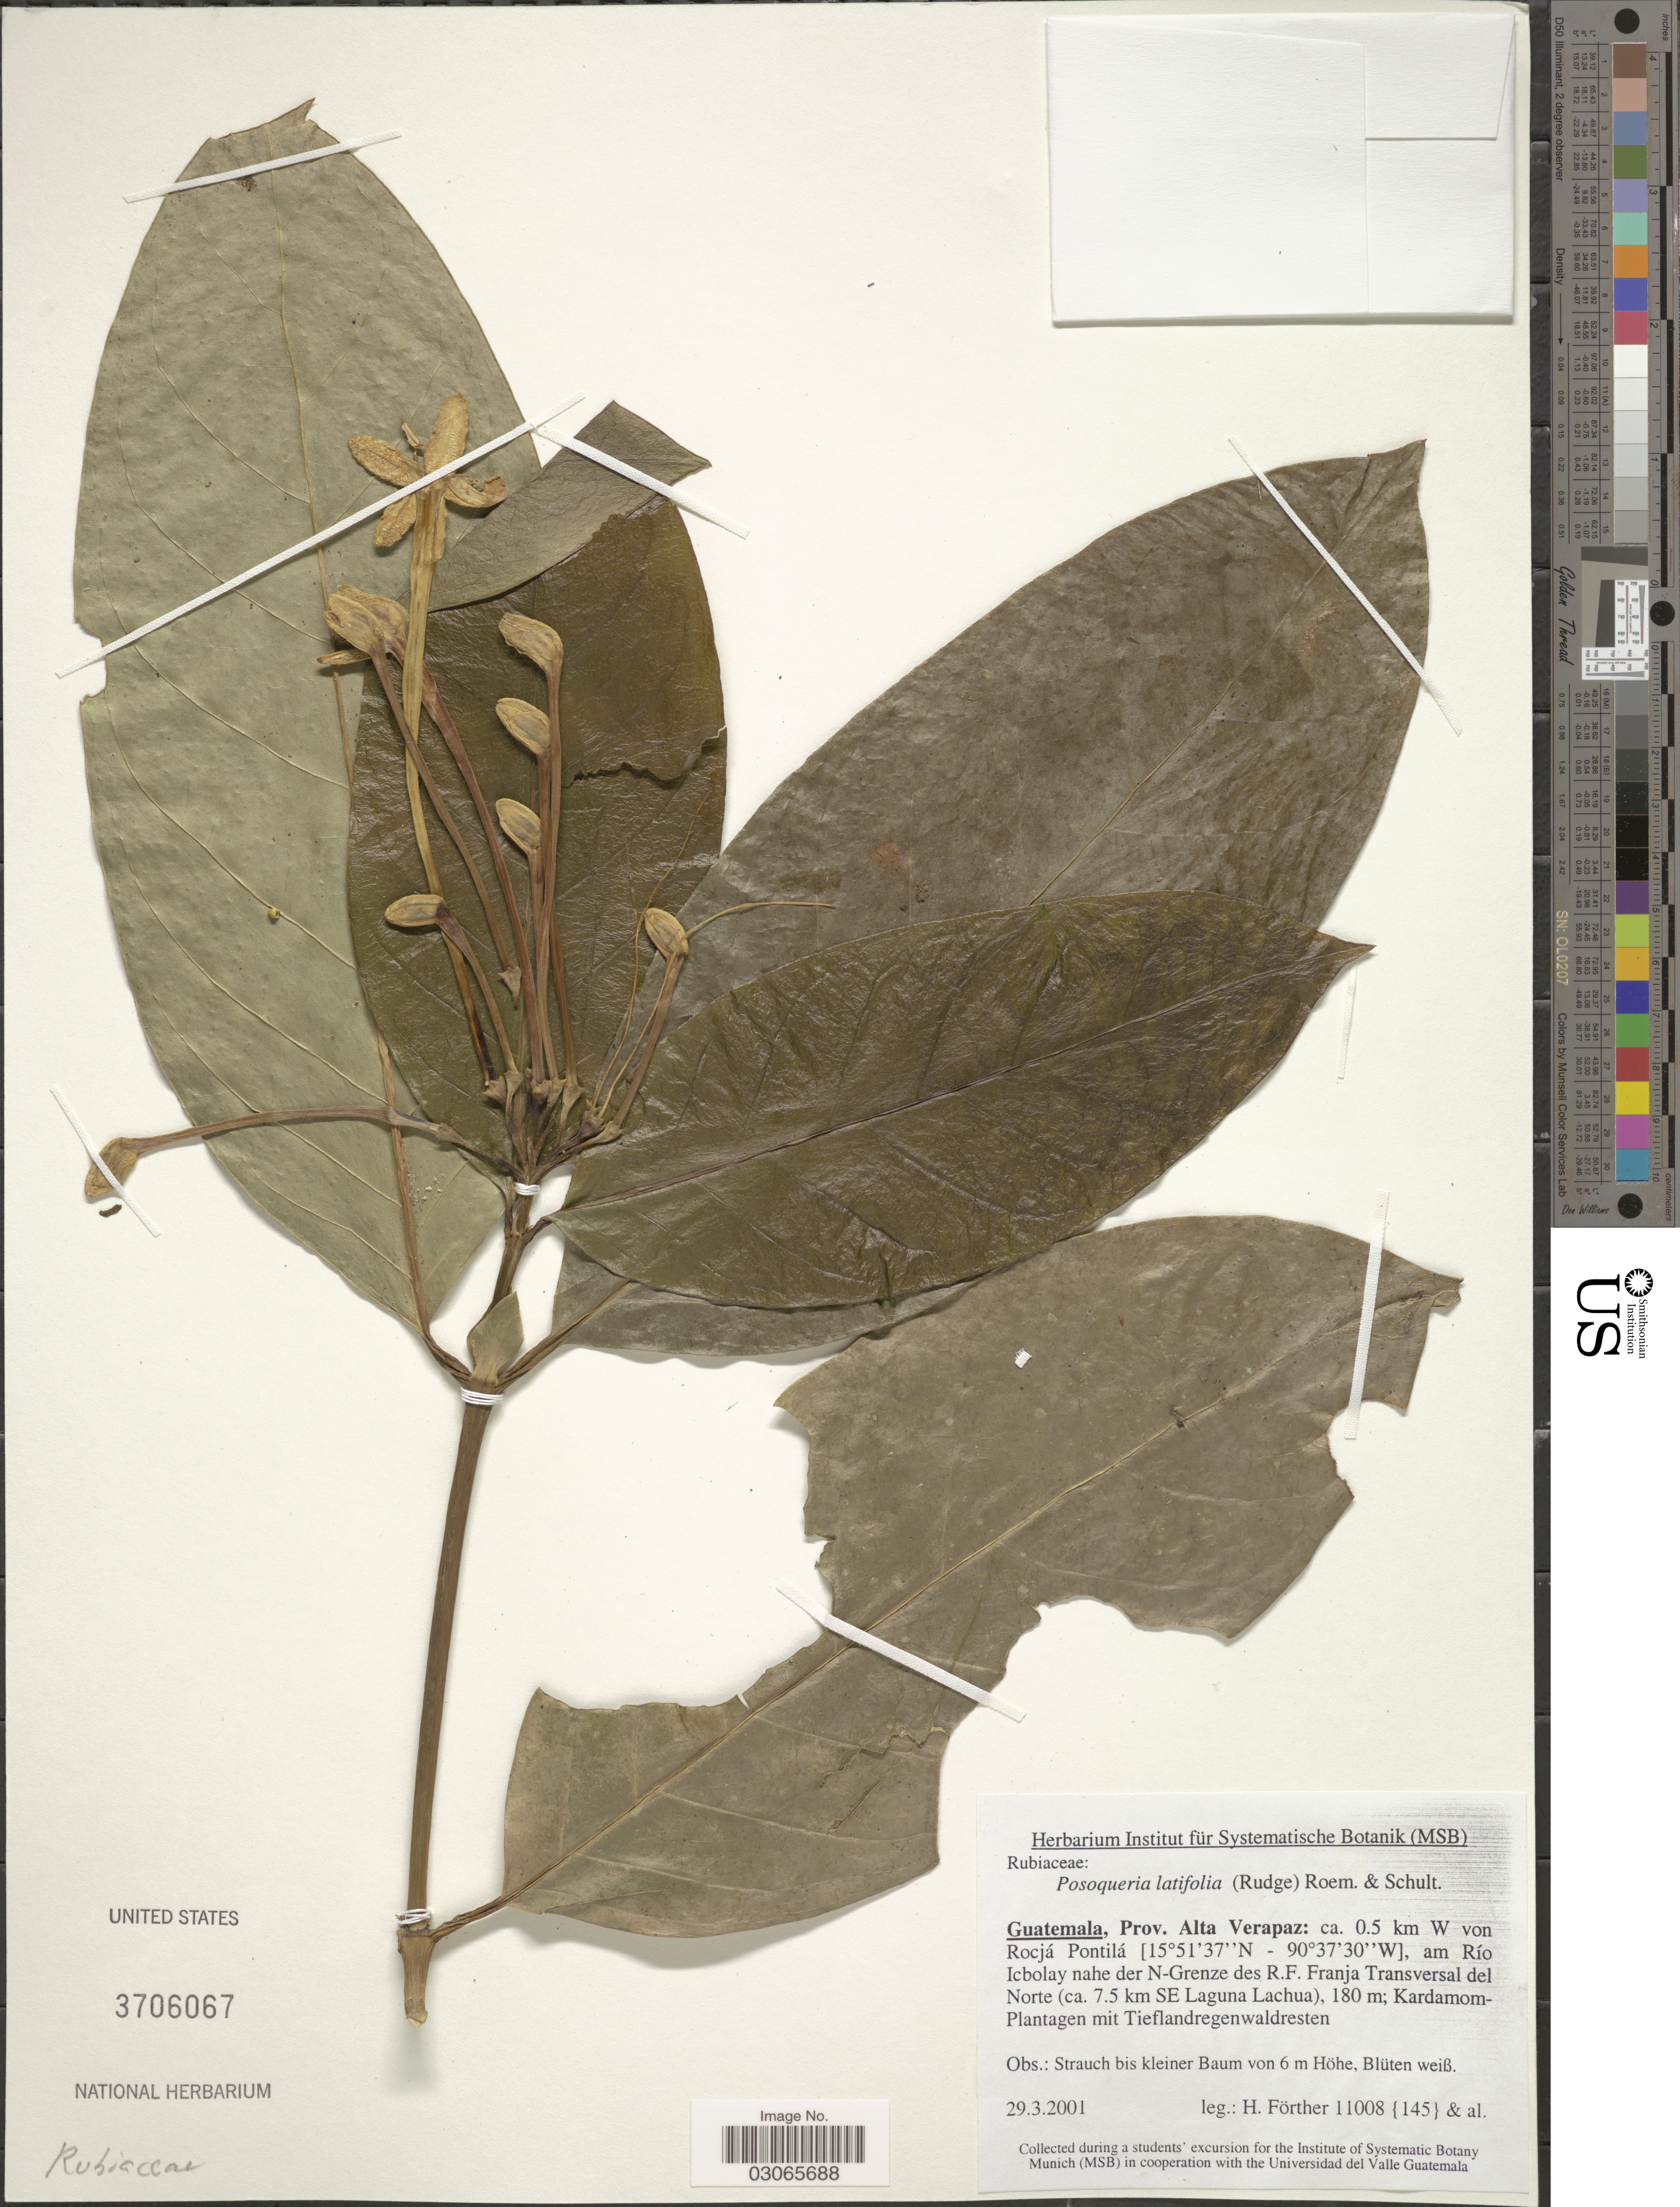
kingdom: Plantae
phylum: Tracheophyta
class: Magnoliopsida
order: Gentianales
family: Rubiaceae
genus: Posoqueria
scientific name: Posoqueria latifolia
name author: (Rudge) Roem. & Schult.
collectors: H. Förther & et al.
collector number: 11008 {145}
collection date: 2001-03-29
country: Guatemala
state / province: Alta Verapaz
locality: Ca. 0.5 km W von Rocjá Pontilá, am Río Icbolay nahe der N-Grenze des R.F. Franja Transversal del Norte (ca. 7.5 km SE Laguna Lachua).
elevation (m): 180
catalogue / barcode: US 3706067